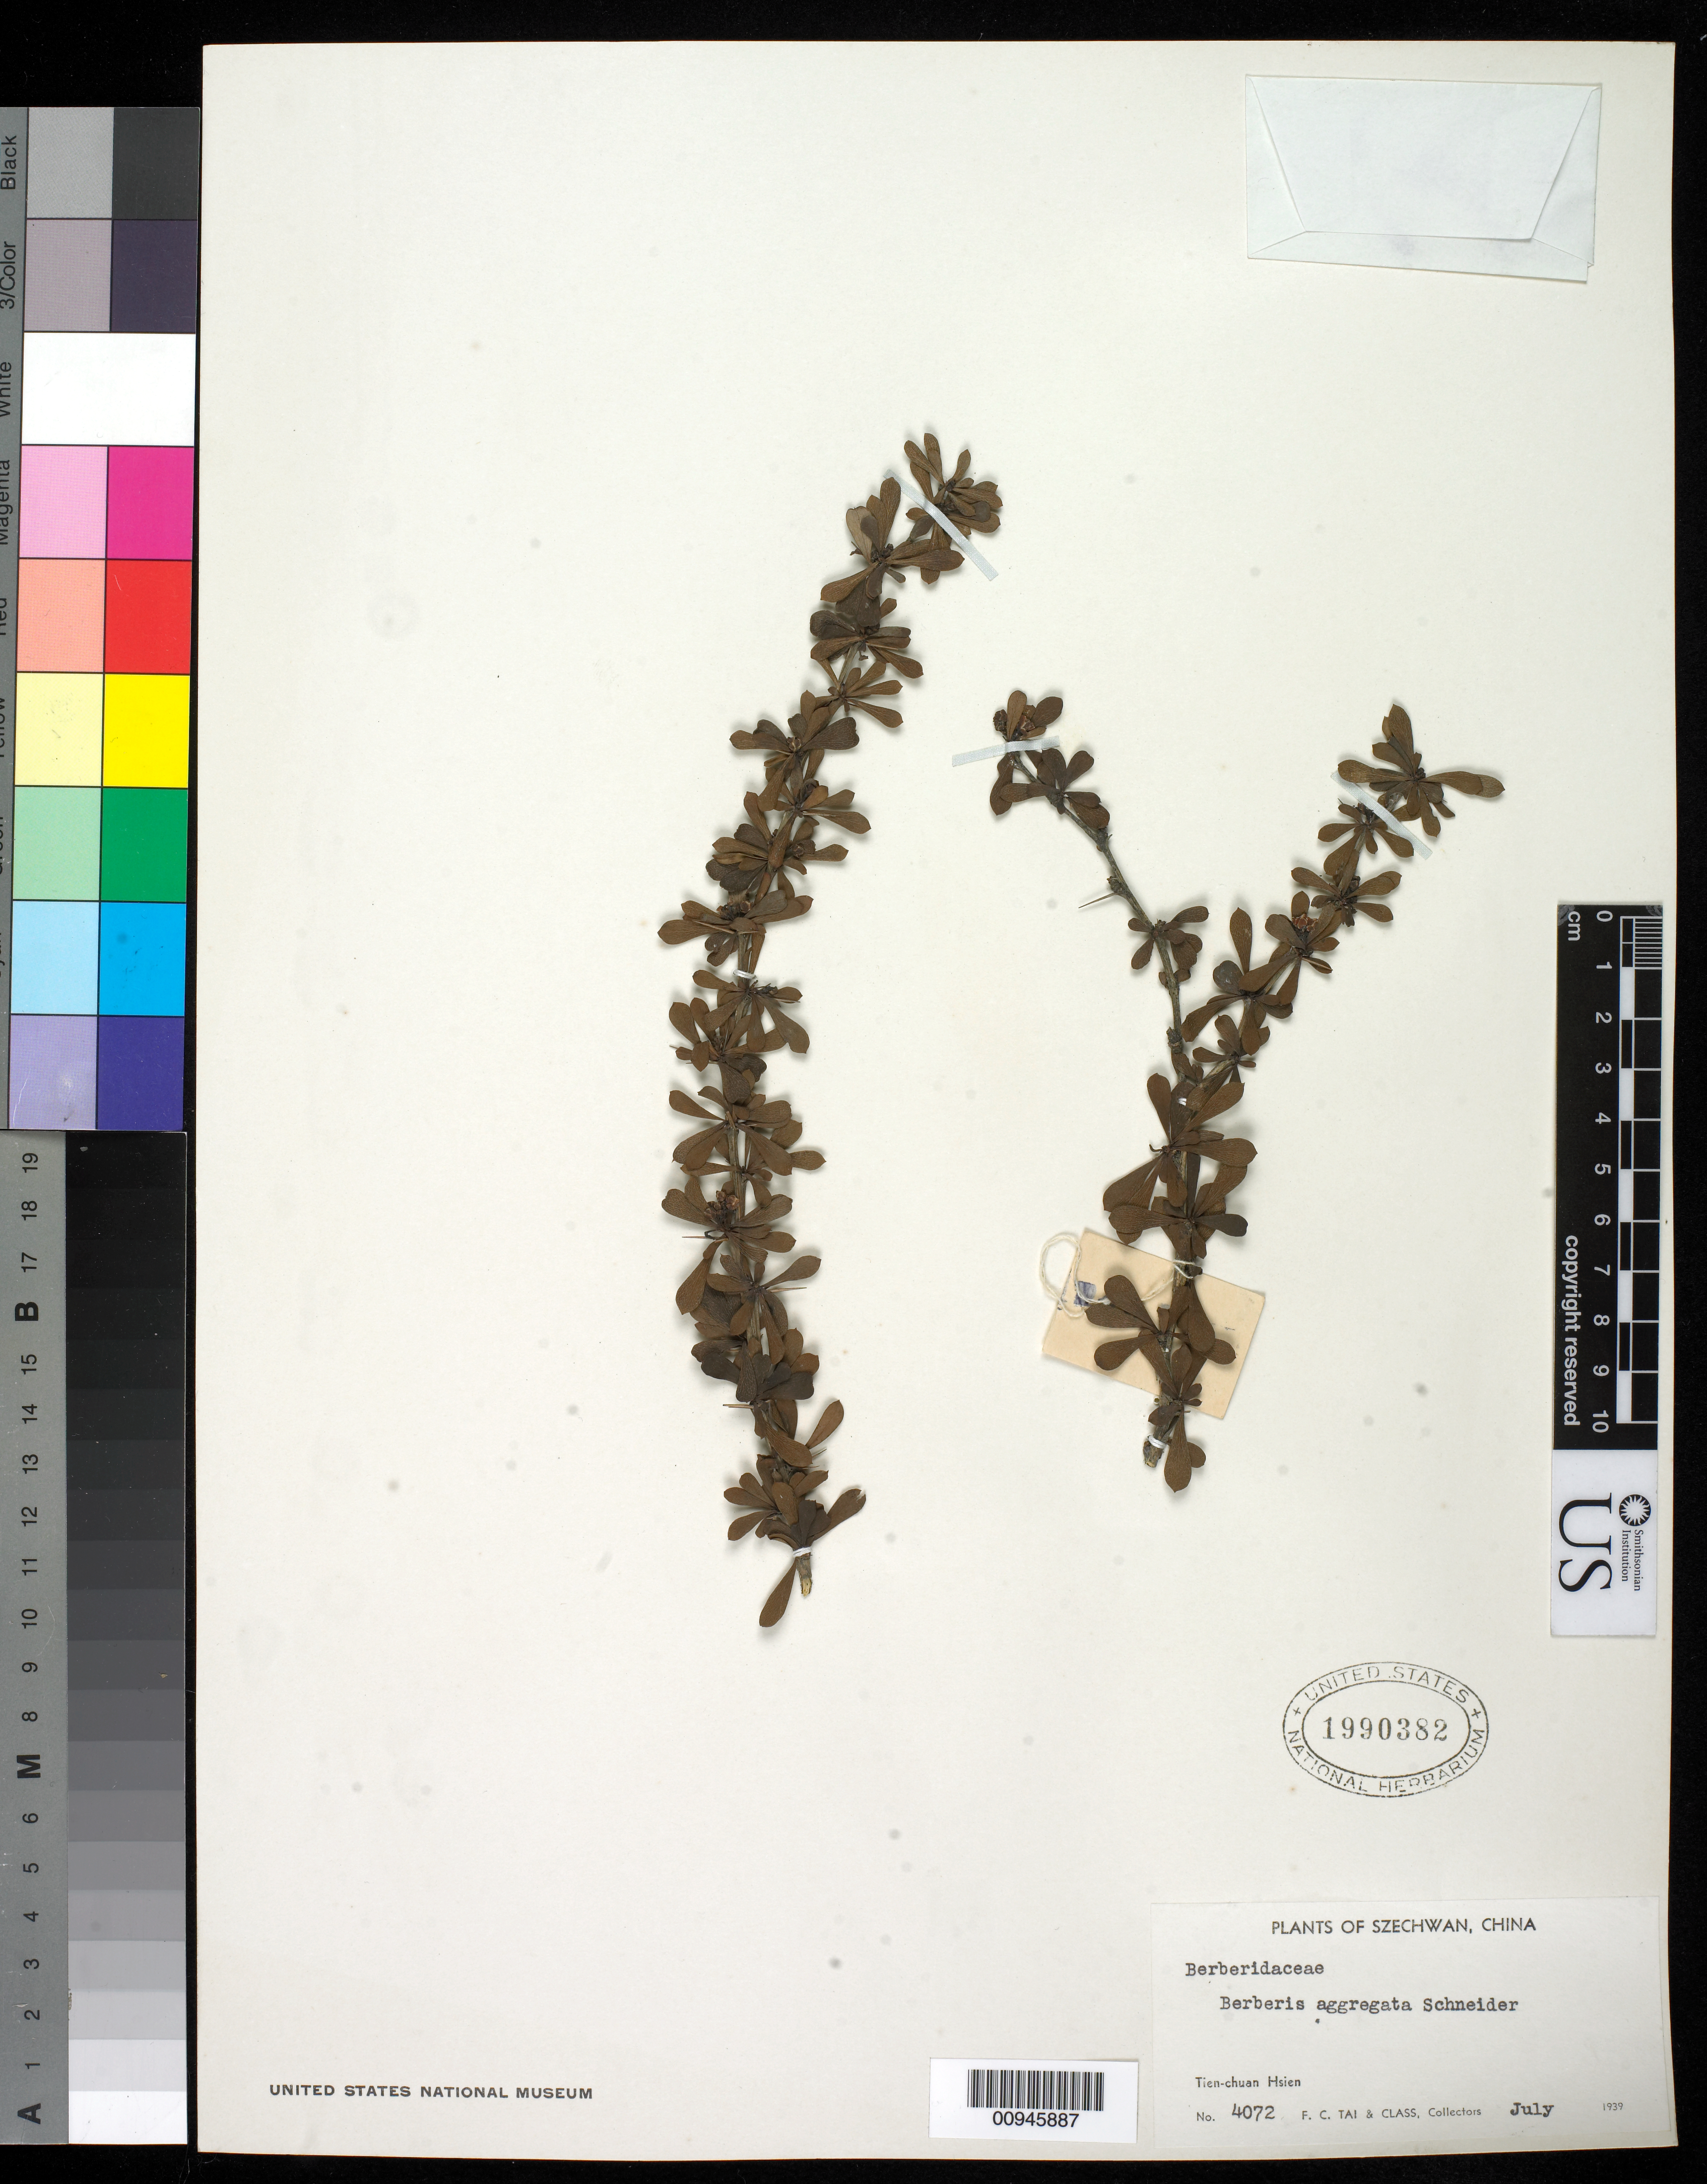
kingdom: Plantae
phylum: Tracheophyta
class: Magnoliopsida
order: Ranunculales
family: Berberidaceae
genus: Berberis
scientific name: Berberis aggregata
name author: C.K. Schneid.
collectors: F. Tai et al.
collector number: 4072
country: China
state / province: Sichuan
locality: Tian-chuan Hsien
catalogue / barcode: US 1990382